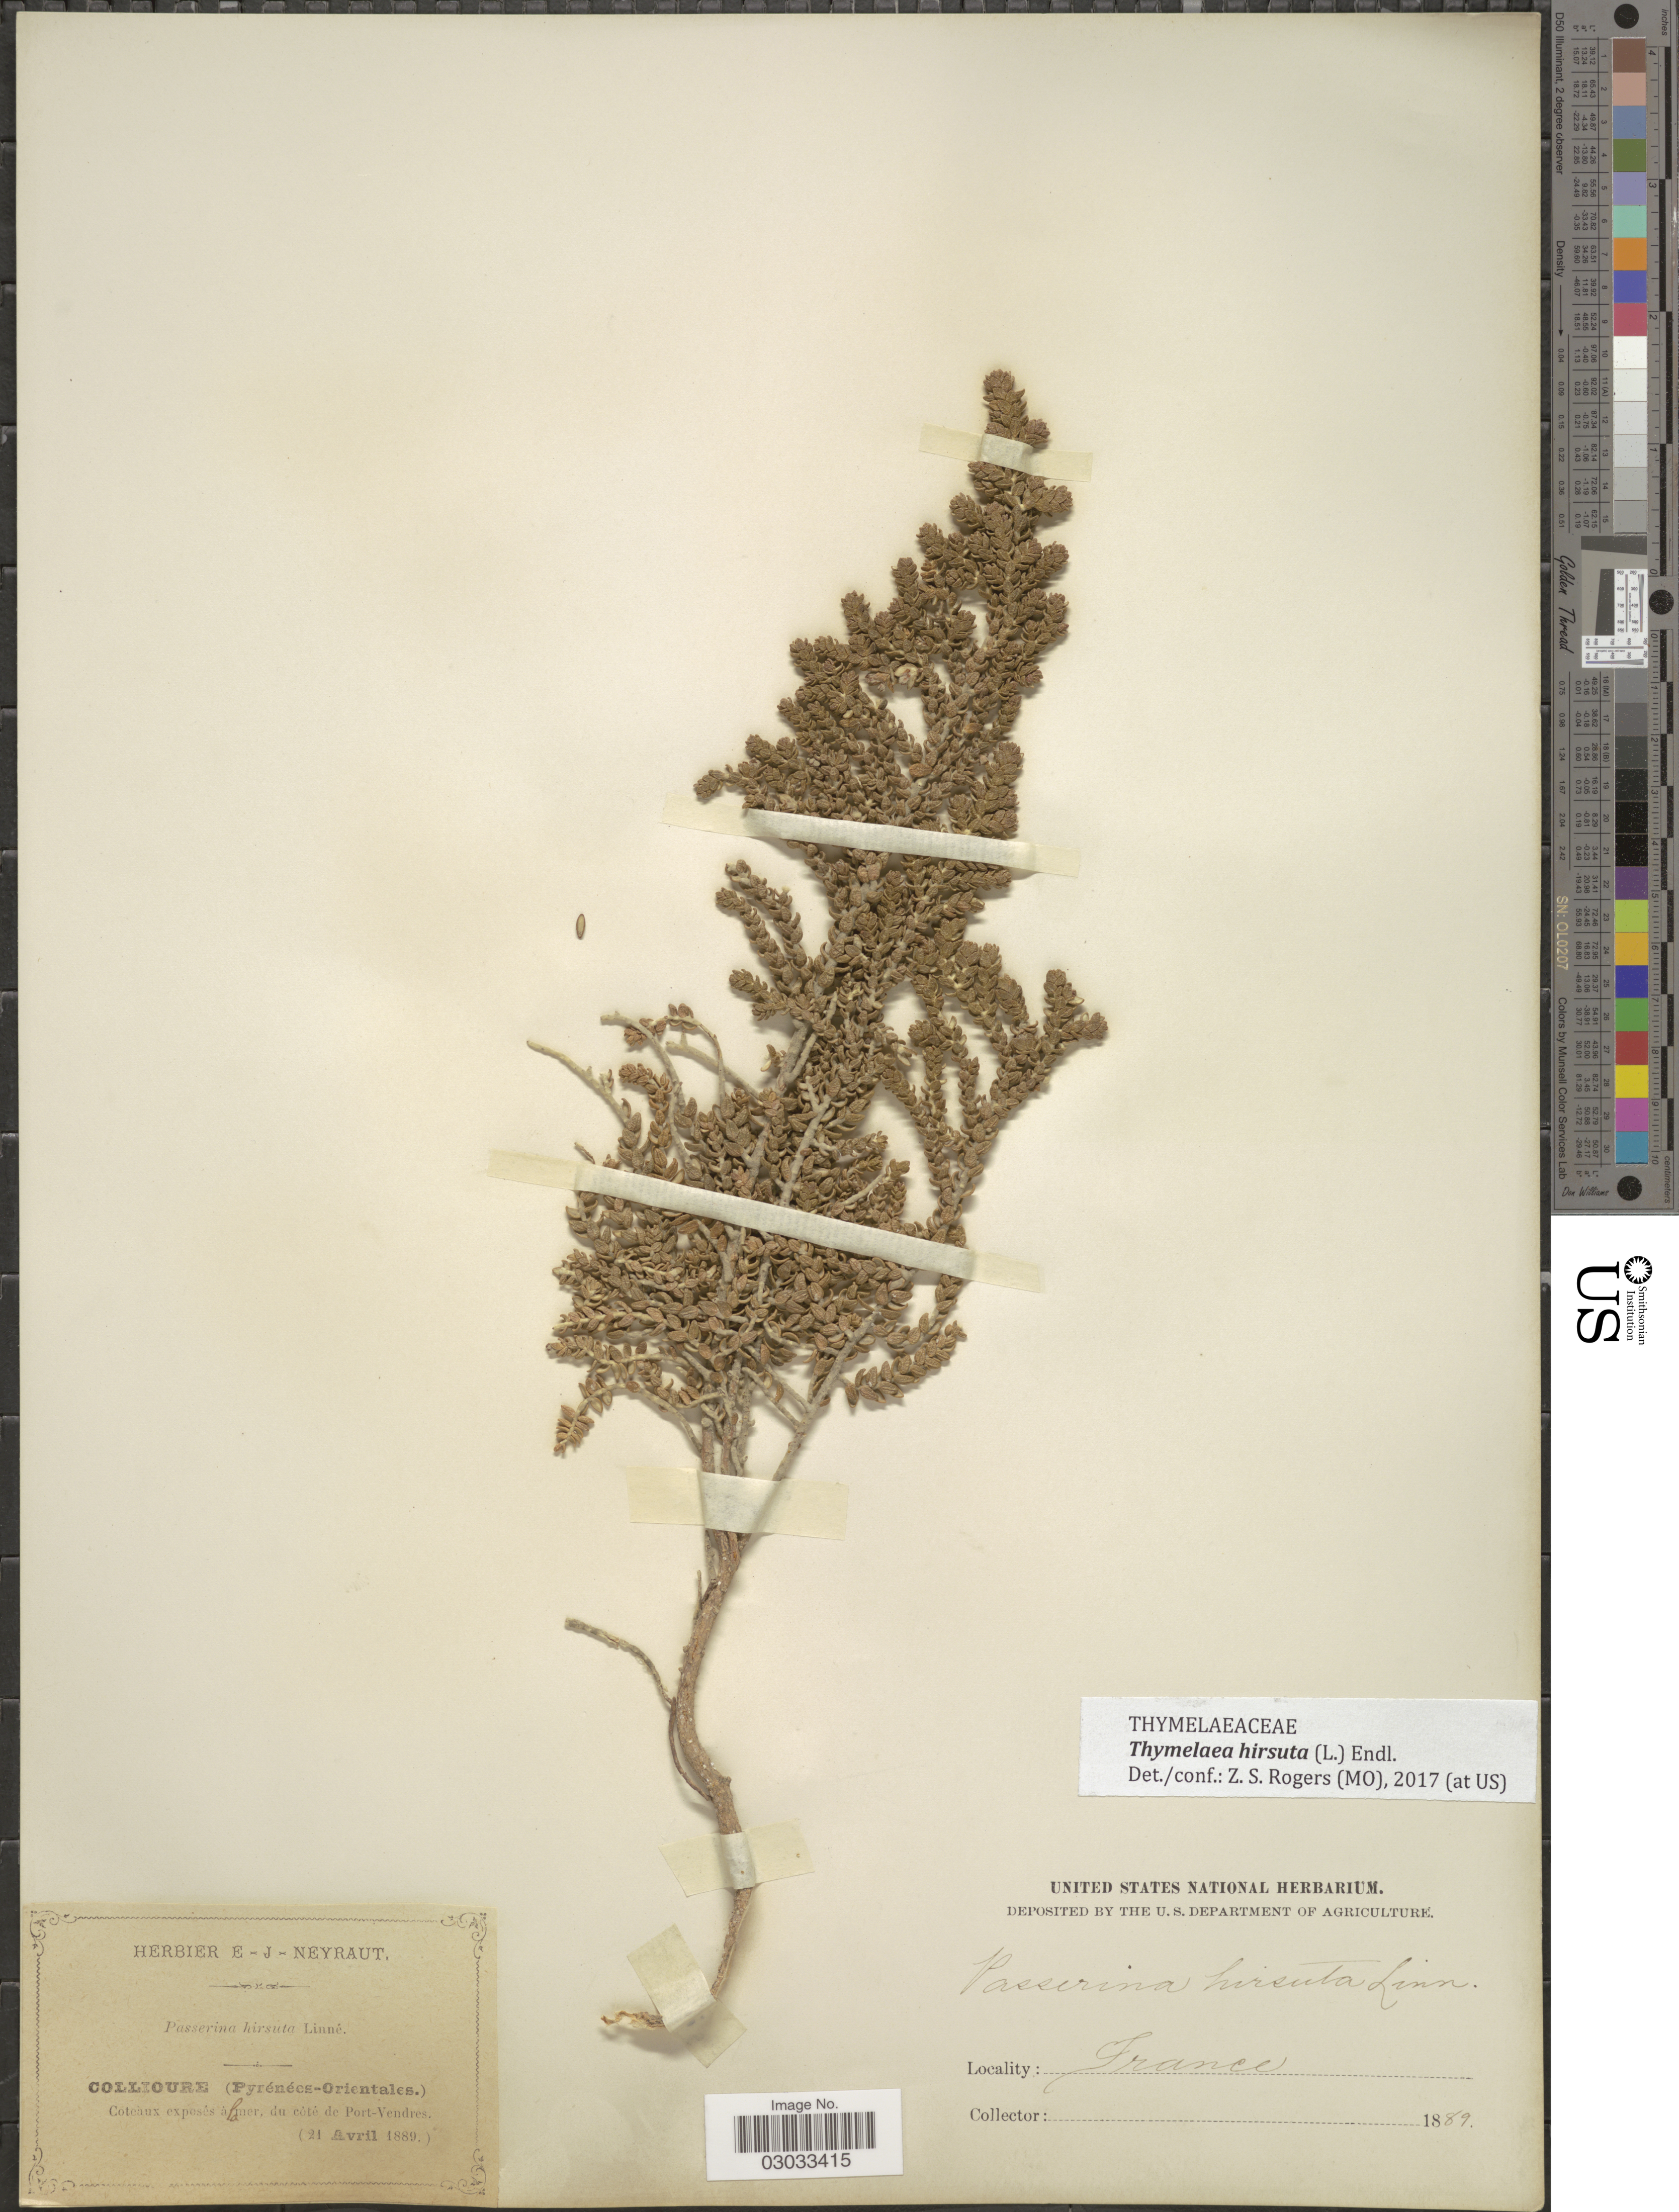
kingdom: Plantae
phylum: Tracheophyta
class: Magnoliopsida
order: Malvales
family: Thymelaeaceae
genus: Thymelaea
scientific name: Thymelaea hirsuta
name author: (L.) Endl.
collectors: ex herb. E. J. Neyraut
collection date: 1889-04-21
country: France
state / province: Occitanie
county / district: Pyrénées-Orientales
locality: Collioure (Pyrénées-Orientales.) Coteàux exposés à la mer, du còté de Port-Vendres.